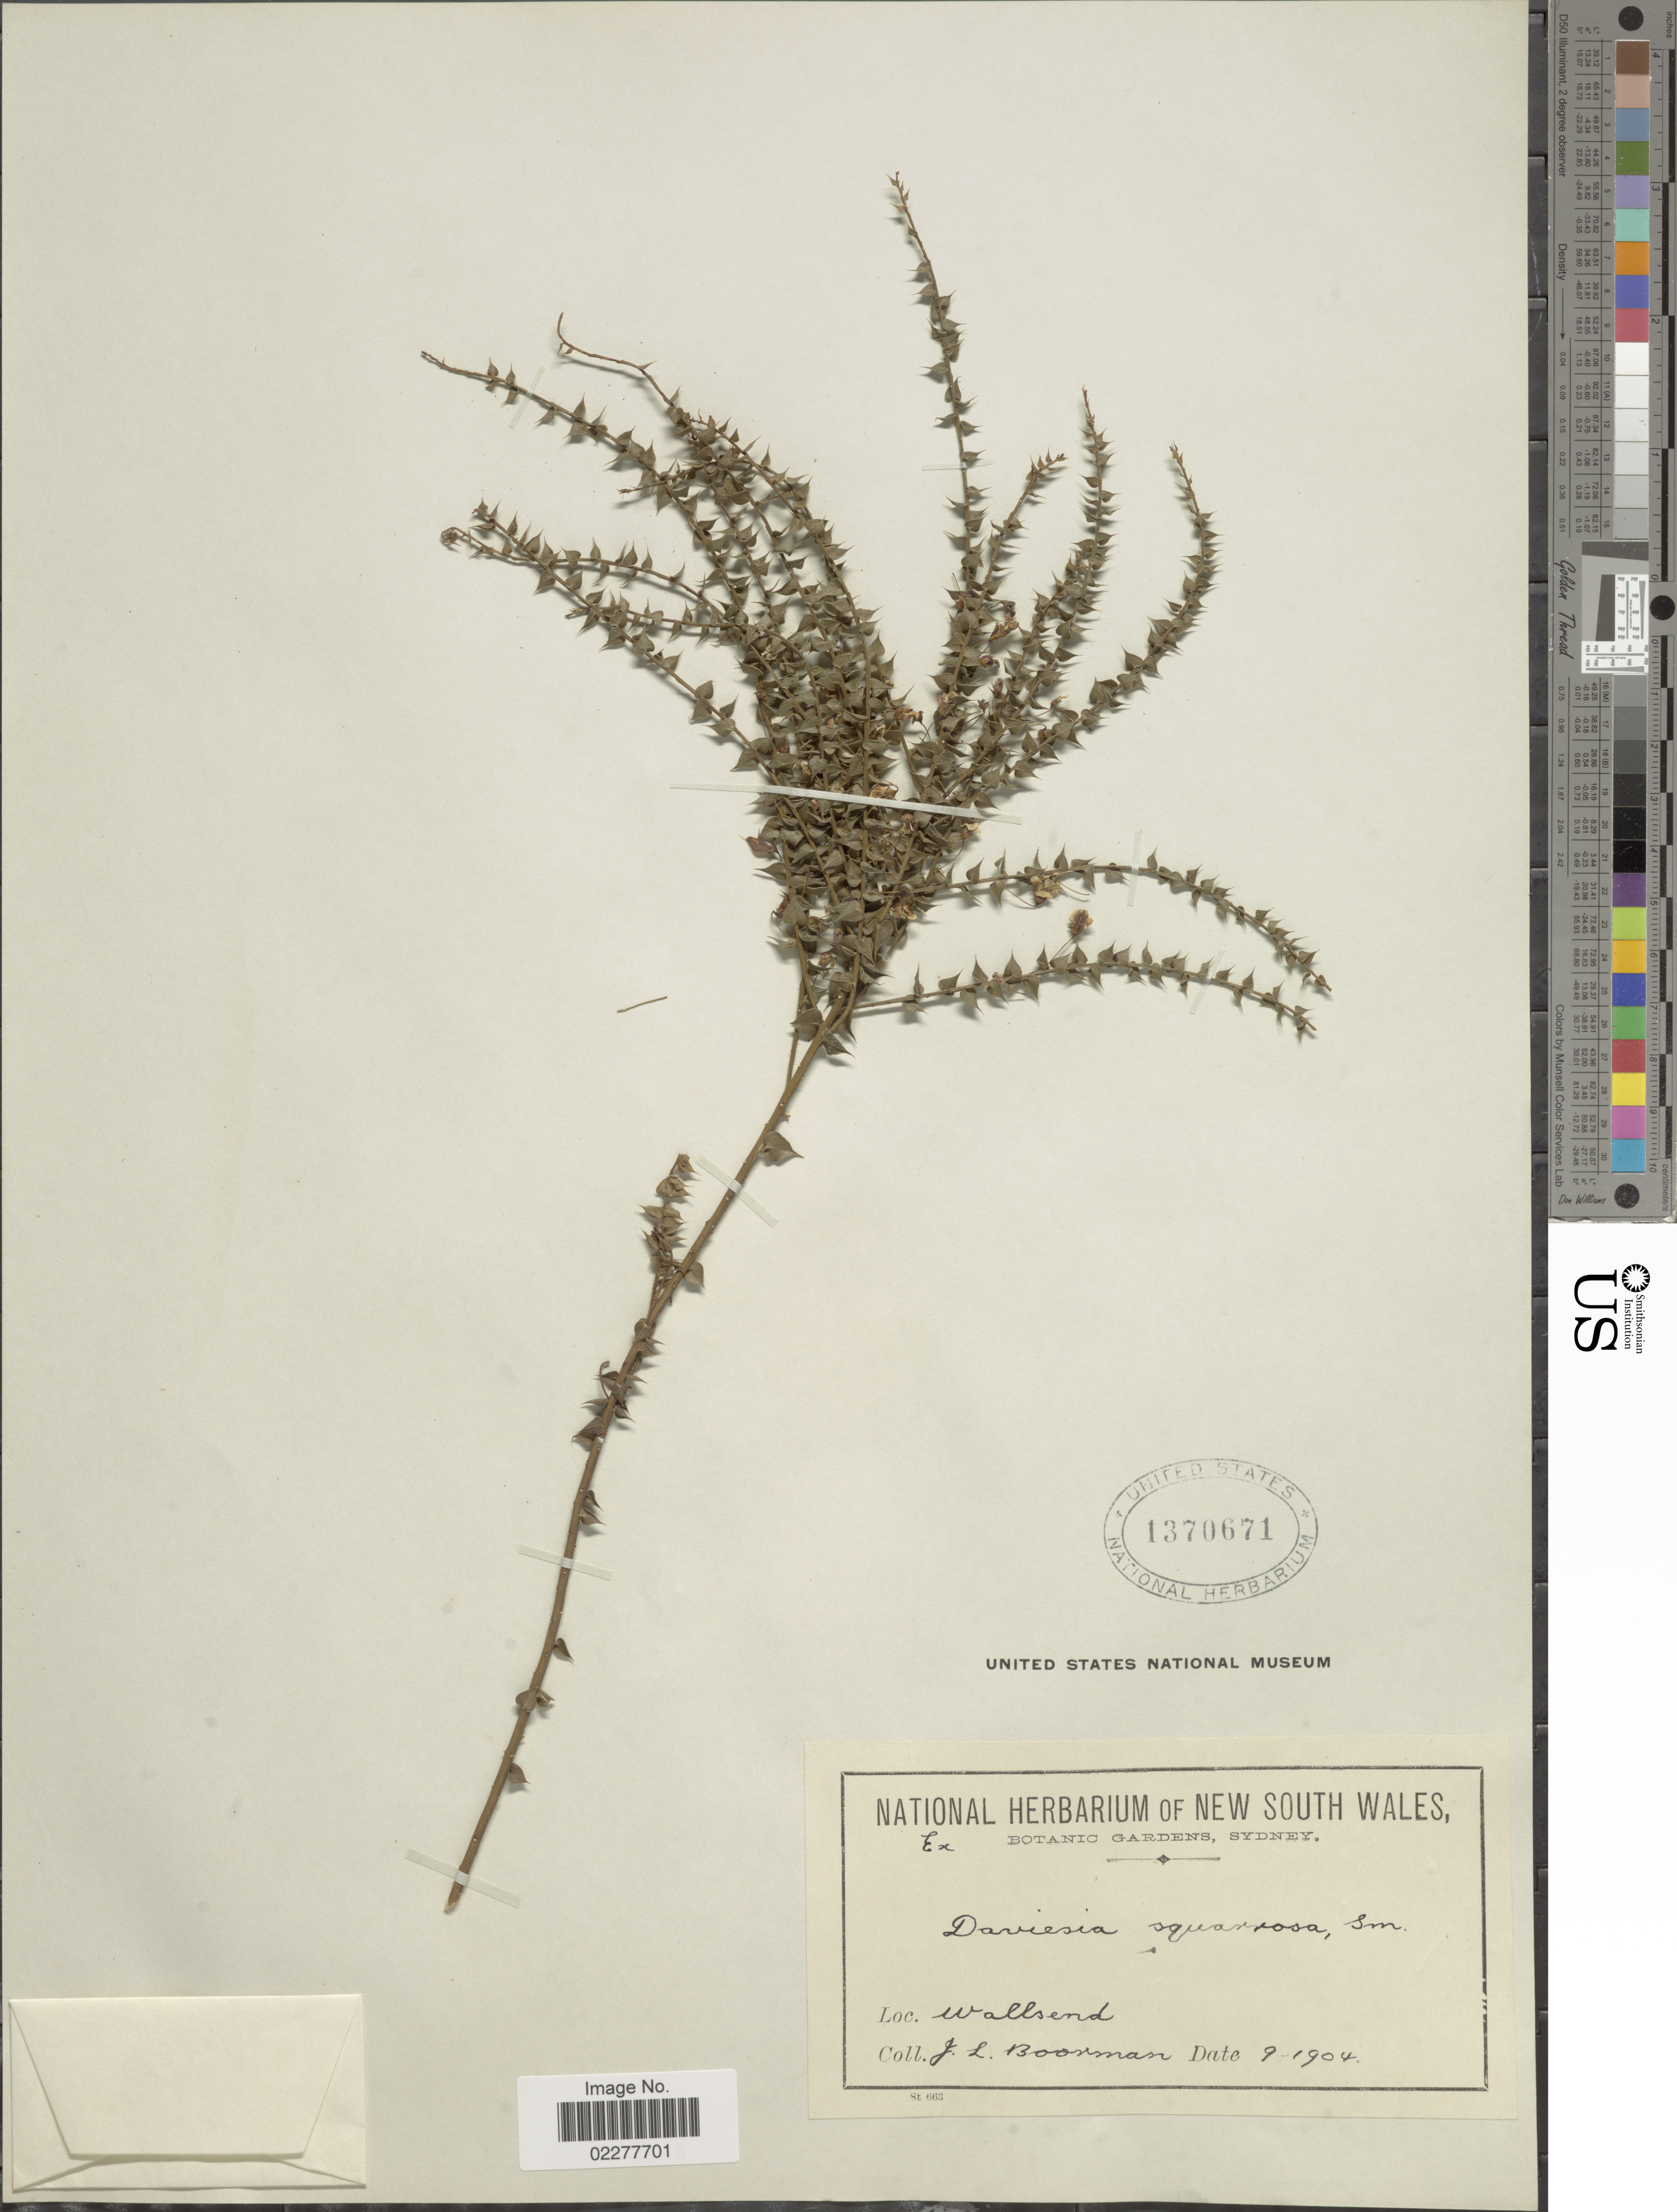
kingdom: Plantae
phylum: Tracheophyta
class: Magnoliopsida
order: Fabales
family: Fabaceae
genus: Daviesia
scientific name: Daviesia squarrosa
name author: Sm.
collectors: J. Boorman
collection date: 1904-09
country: Australia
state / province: New South Wales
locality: Wallsend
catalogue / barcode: US 1370671